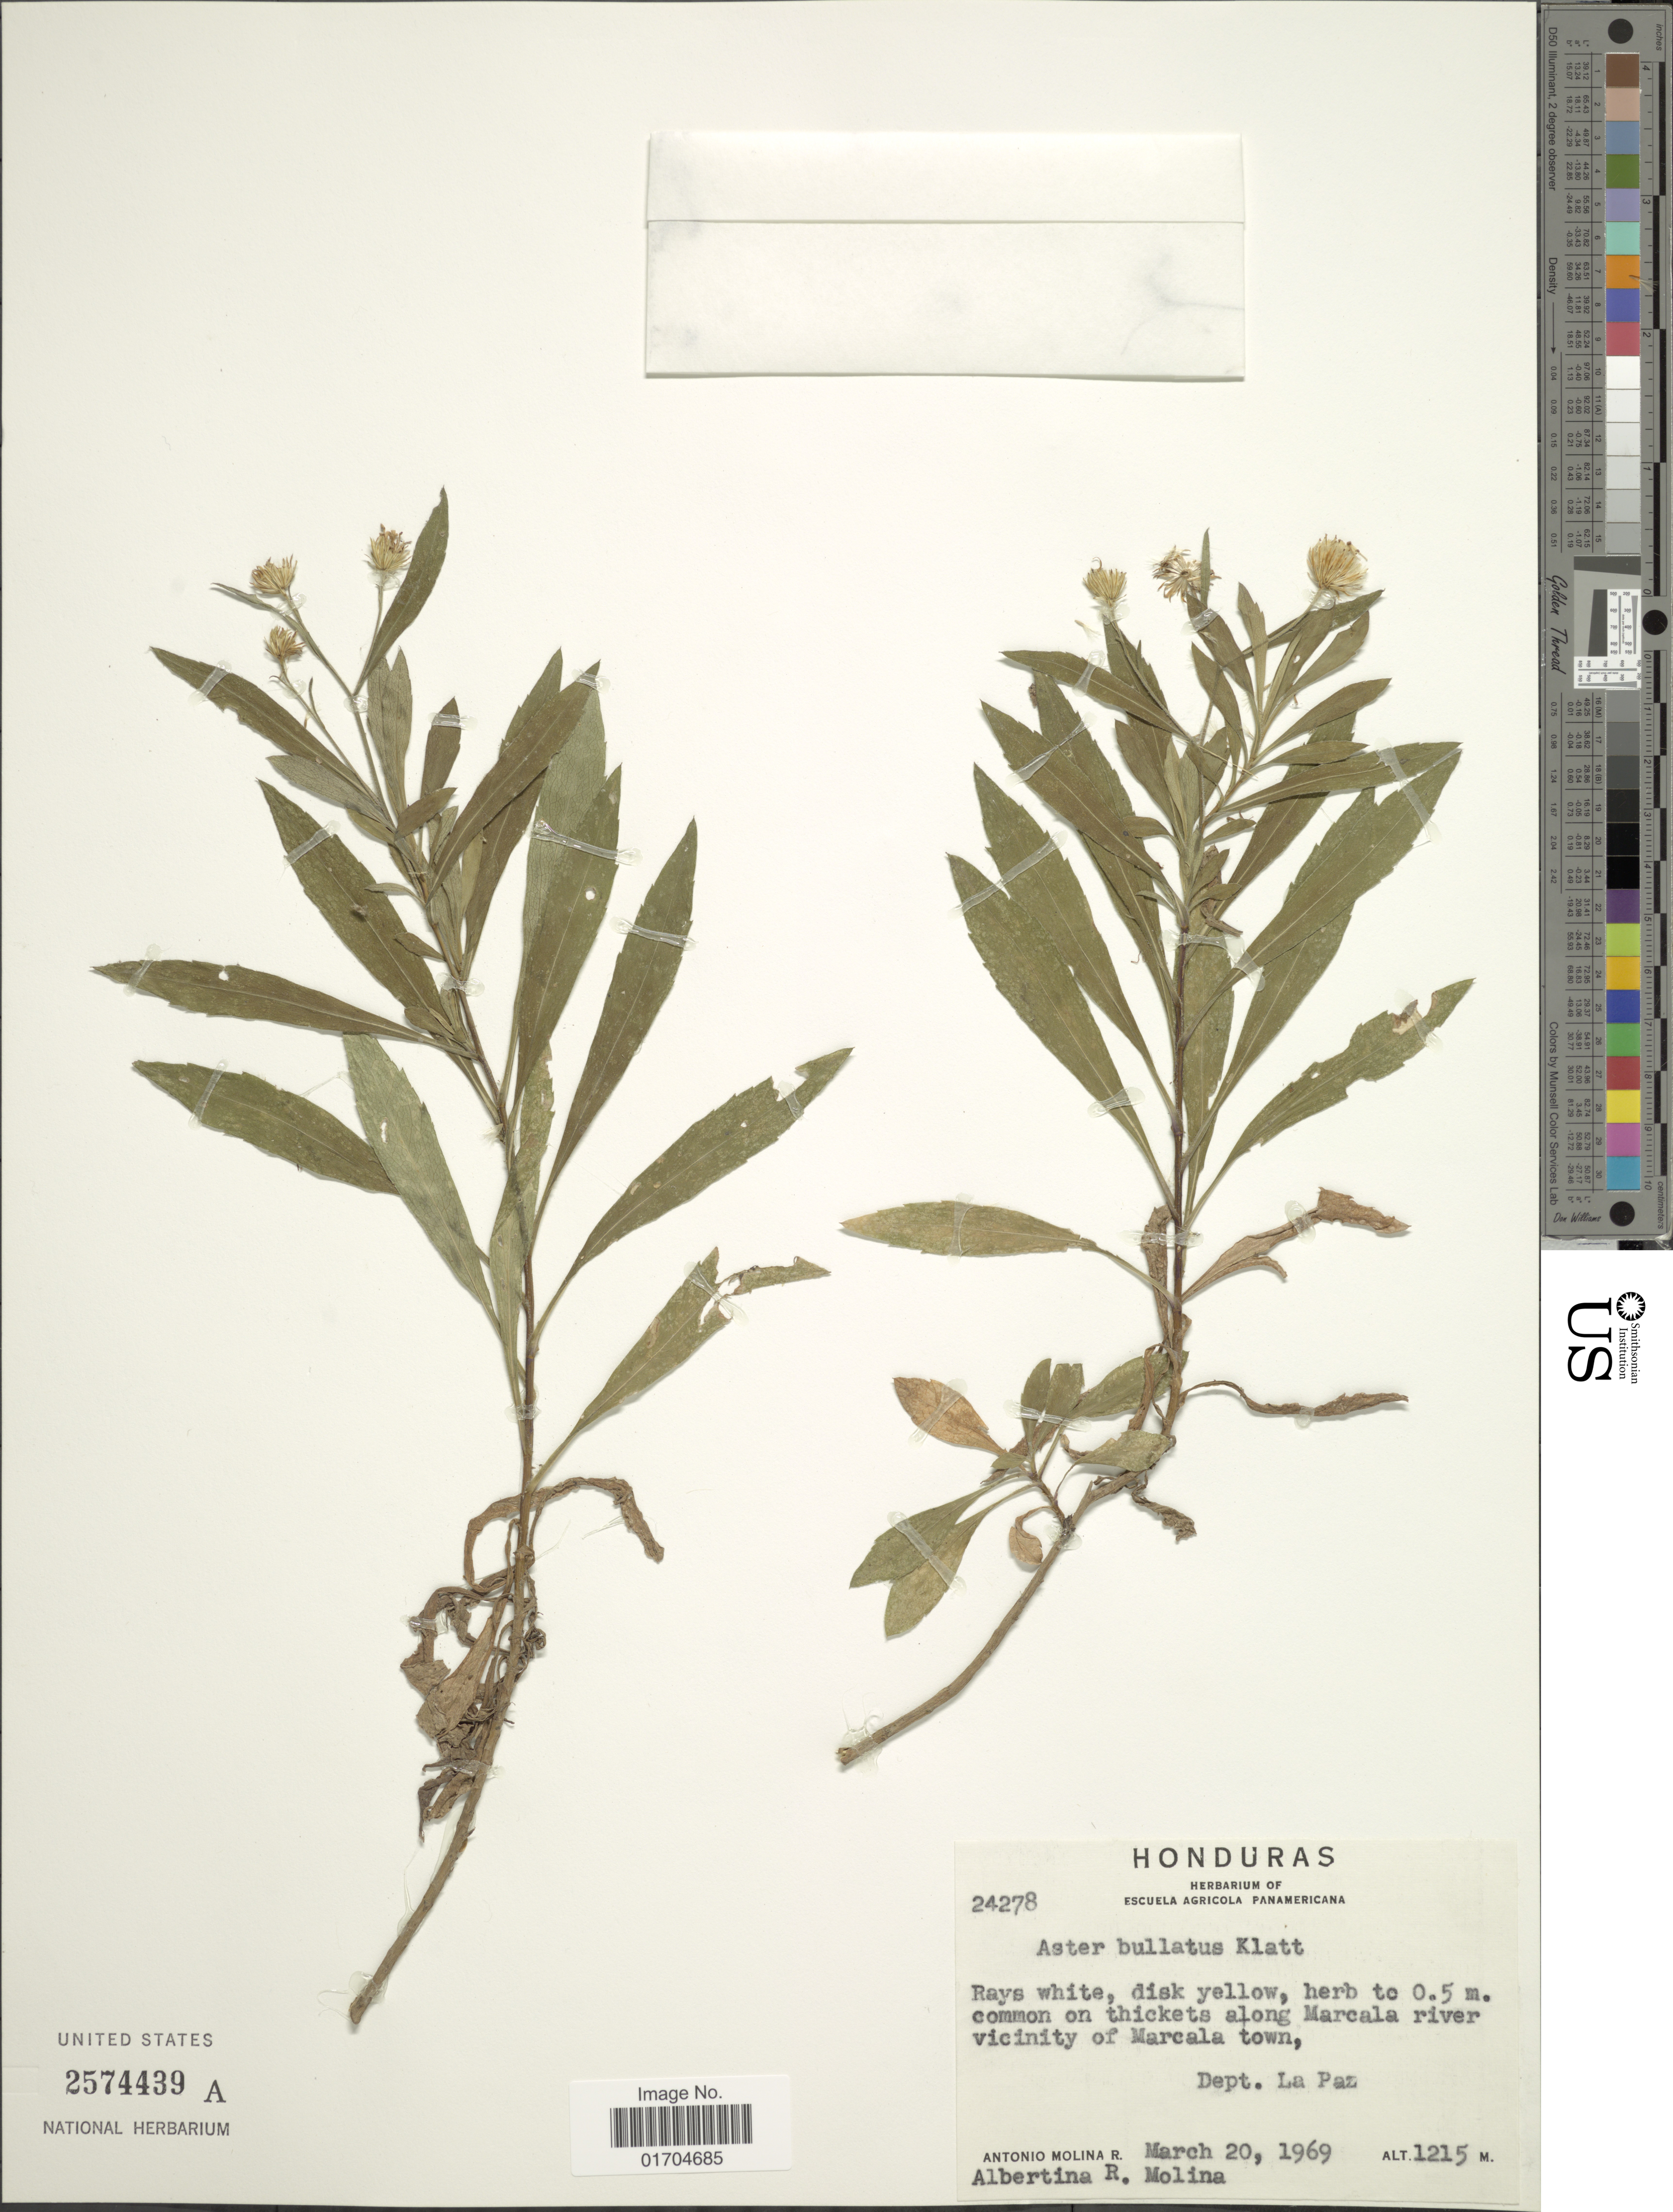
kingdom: Plantae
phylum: Tracheophyta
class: Magnoliopsida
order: Asterales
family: Asteraceae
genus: Symphyotrichum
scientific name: Symphyotrichum bullatum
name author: (Klatt) G.L. Nesom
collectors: A. Molina R. & A. R. Molina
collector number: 24278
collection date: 1969-03-20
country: Honduras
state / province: La Paz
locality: Along Marcala river vicinity of Marcala town, Dept. La Paz.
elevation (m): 1215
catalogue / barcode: US 2574439A